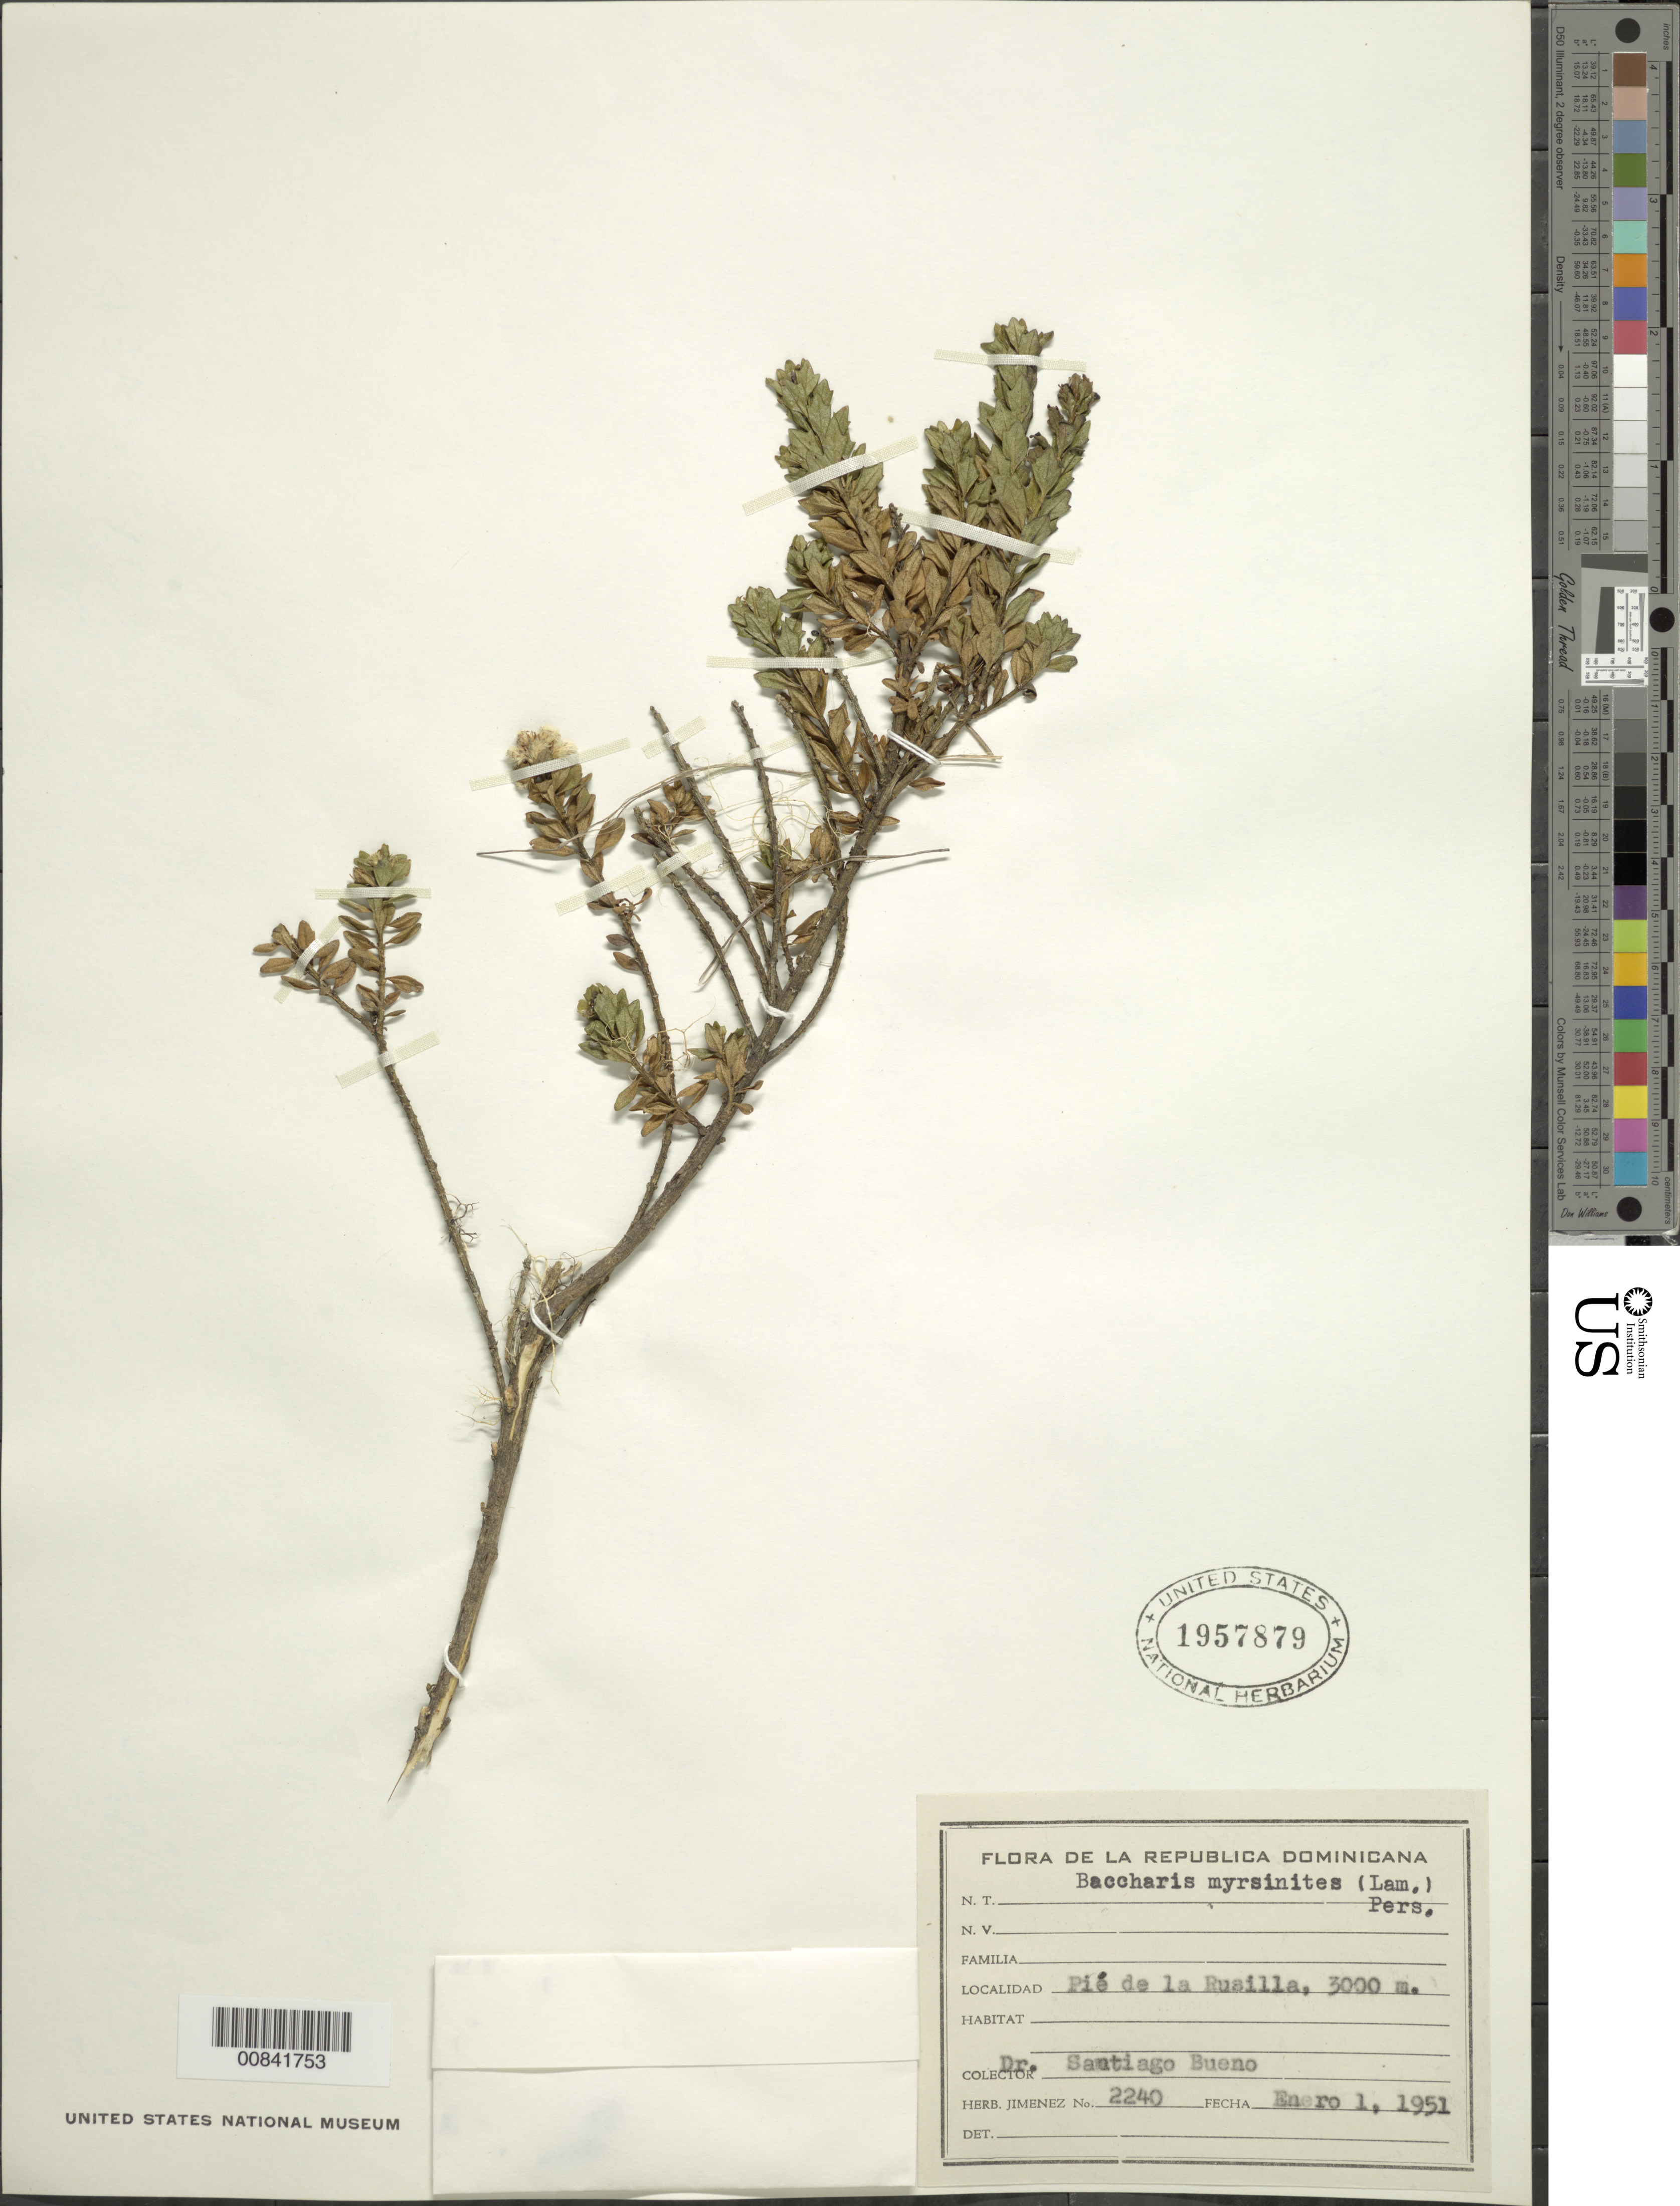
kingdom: Plantae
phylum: Tracheophyta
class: Magnoliopsida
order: Asterales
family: Asteraceae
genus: Baccharis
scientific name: Baccharis myrsinites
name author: Pers.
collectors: S. Bueno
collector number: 2240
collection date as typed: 01 Jan 1951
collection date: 1951-01-01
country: Dominican Republic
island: Hispaniola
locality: Pié de la Rusilla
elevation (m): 3000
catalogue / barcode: US 1957879